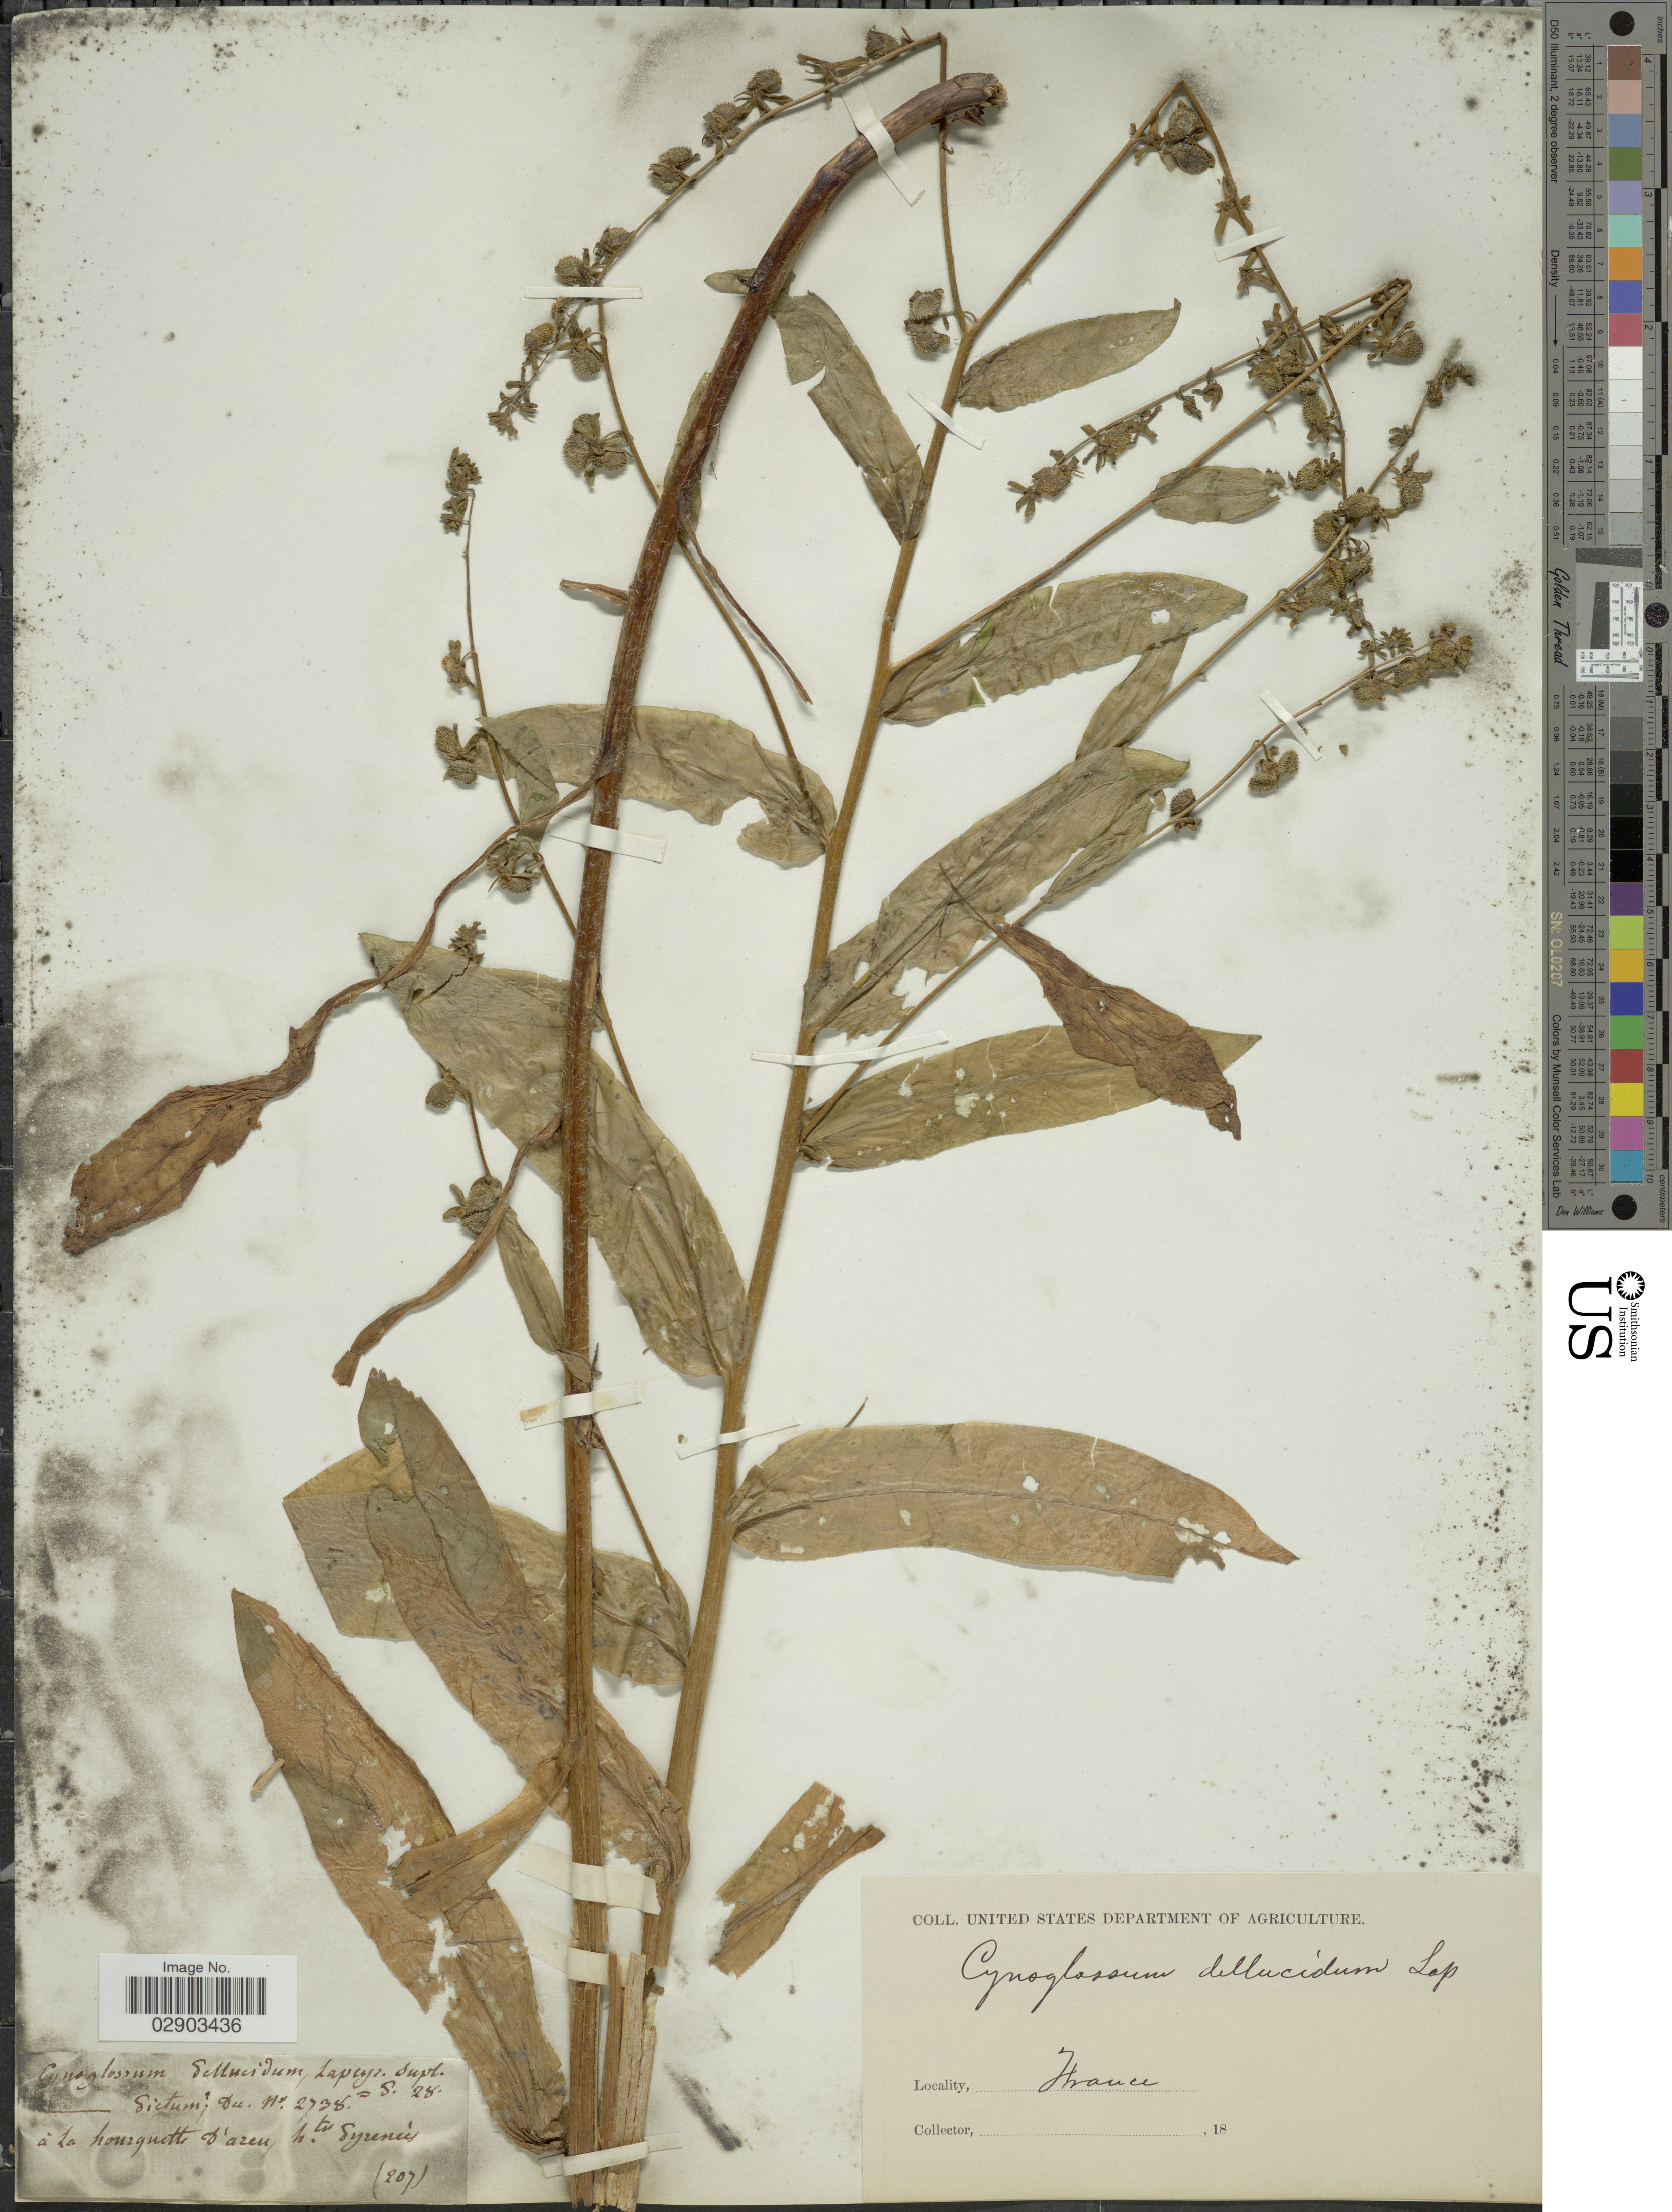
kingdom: Plantae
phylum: Tracheophyta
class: Magnoliopsida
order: Boraginales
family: Boraginaceae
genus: Cynoglossum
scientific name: Cynoglossum pellucidum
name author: Lapeyr.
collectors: United States Department of Agriculture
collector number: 207?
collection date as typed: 18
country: France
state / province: Occitanie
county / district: Hautes-Pyrénées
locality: À La hourgnette d'areu, htes. Pyreneès.